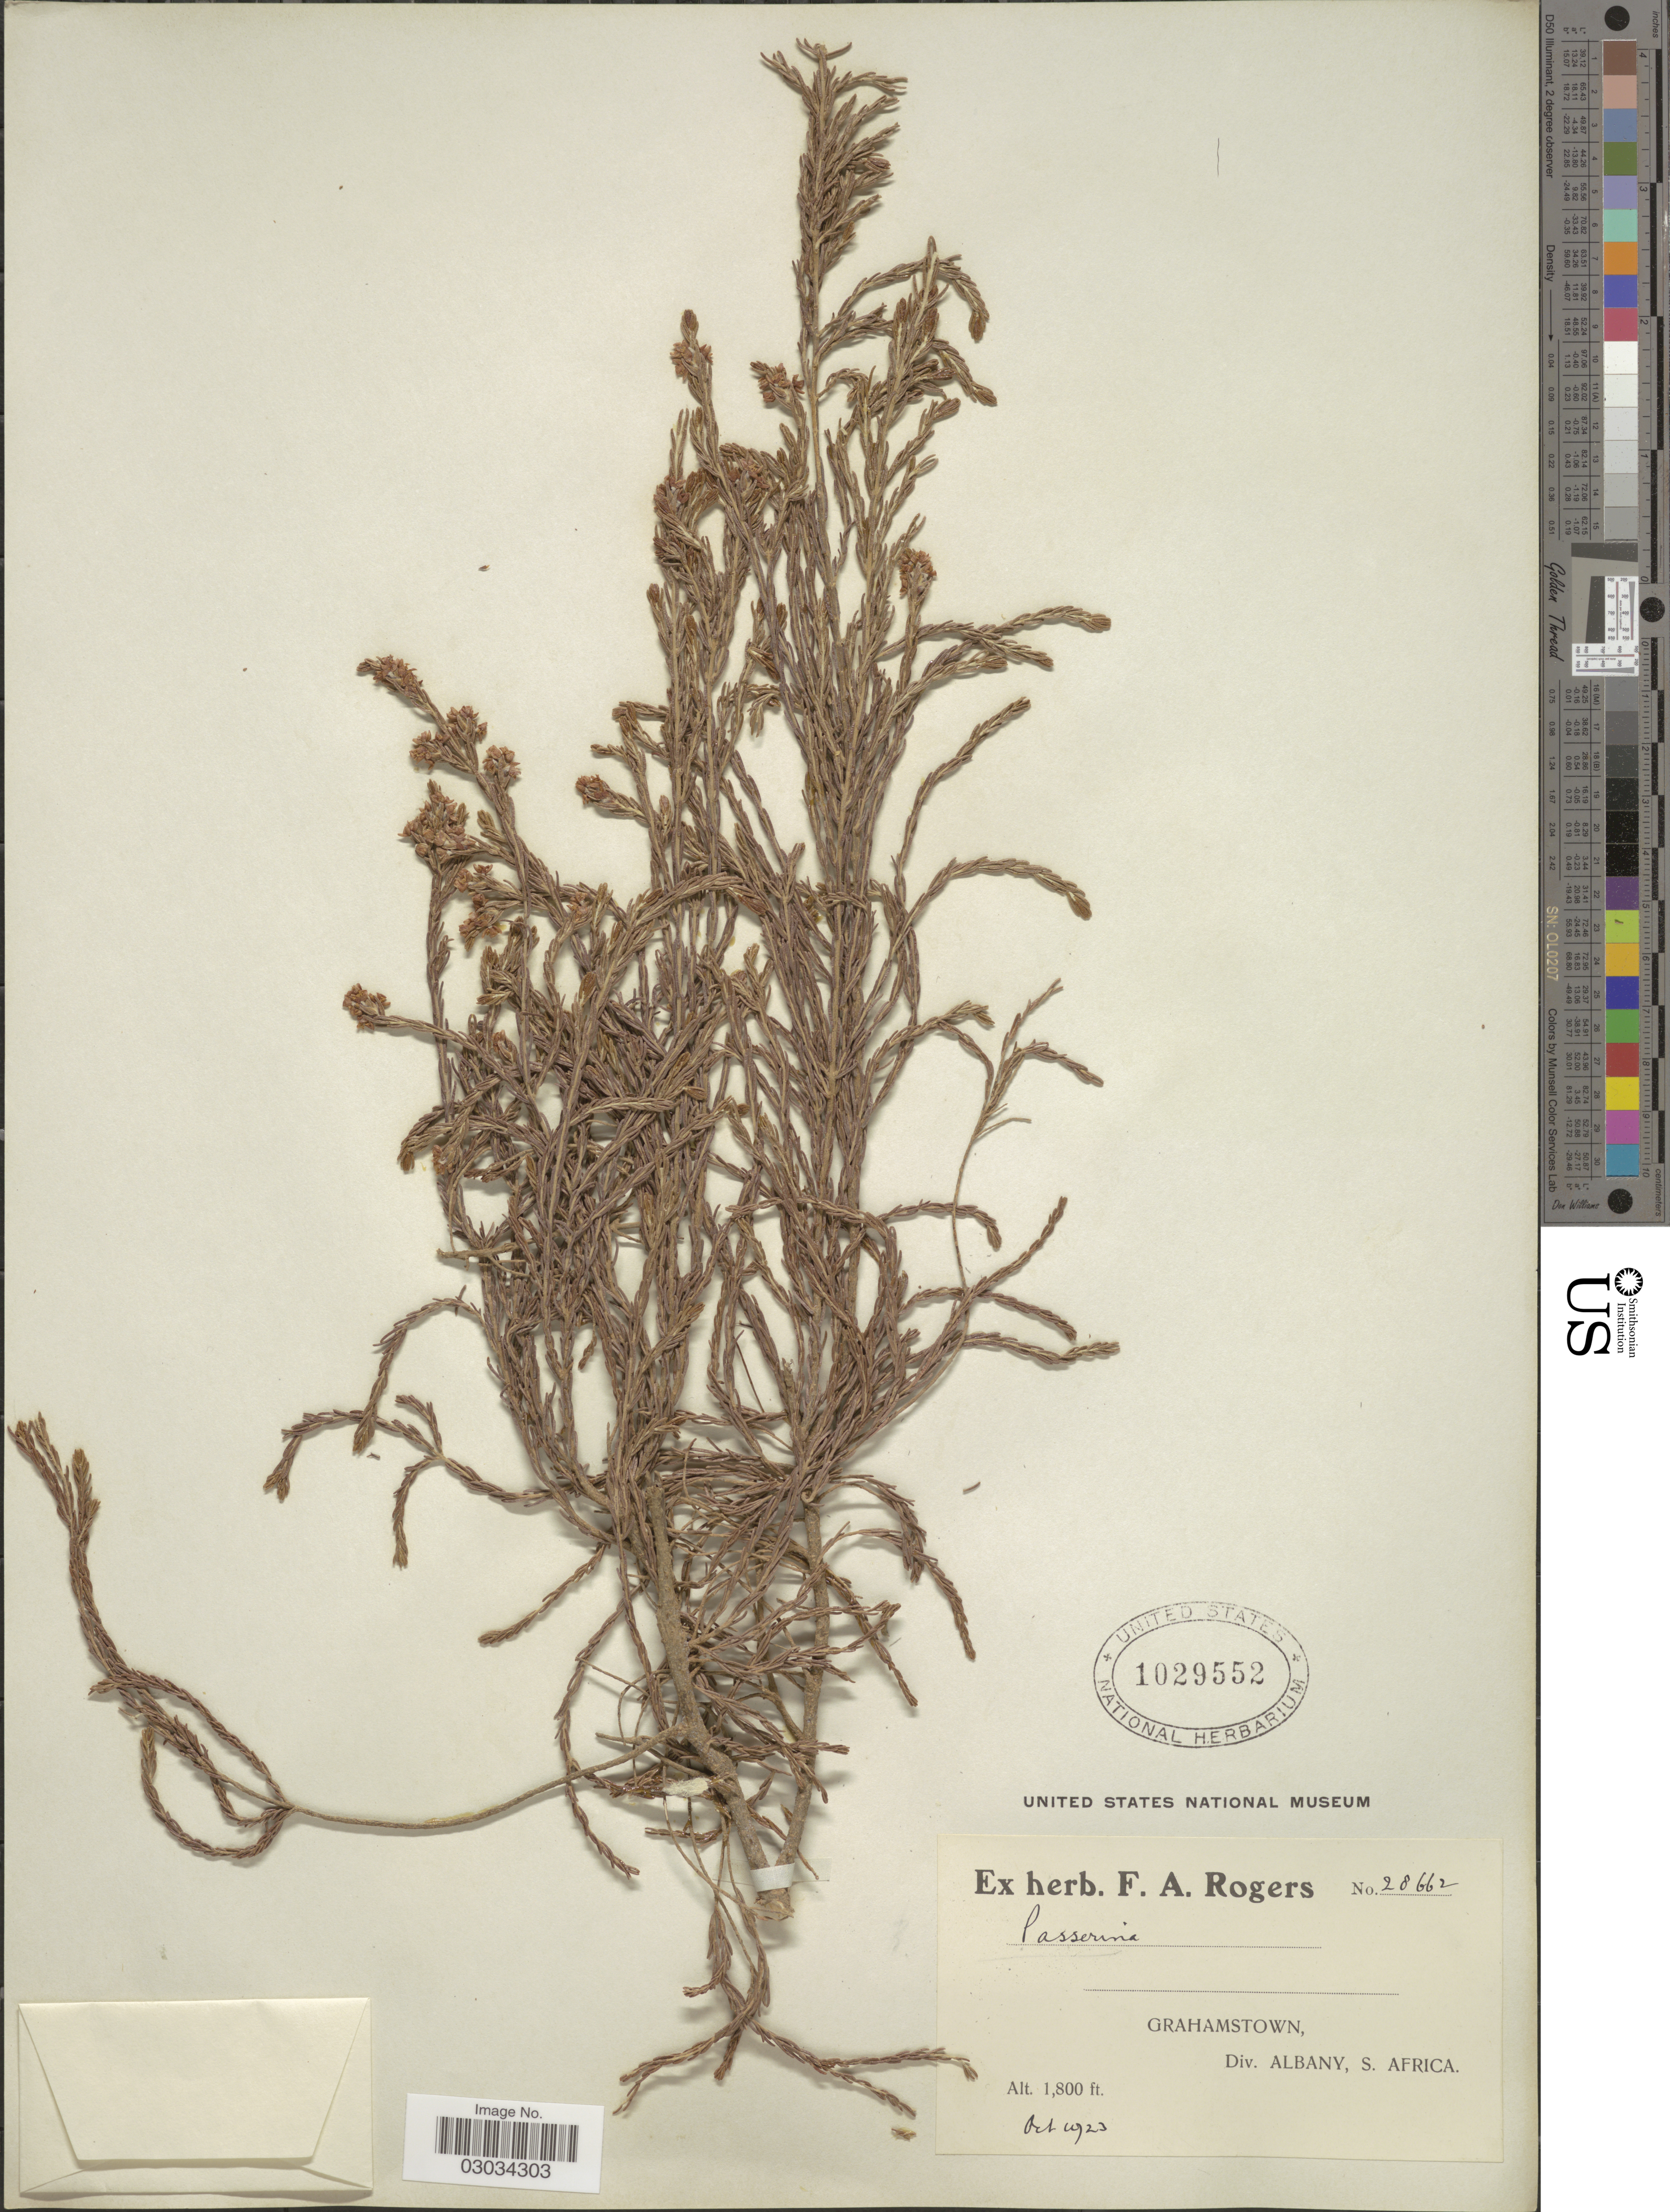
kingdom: Plantae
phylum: Tracheophyta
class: Magnoliopsida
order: Malvales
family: Thymelaeaceae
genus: Passerina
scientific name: Passerina sp.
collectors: ex herb. F. A. Rogers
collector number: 28662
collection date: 1923-10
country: South Africa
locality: Grahamstown, Div. Albany, S. Africa.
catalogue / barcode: US 1029552